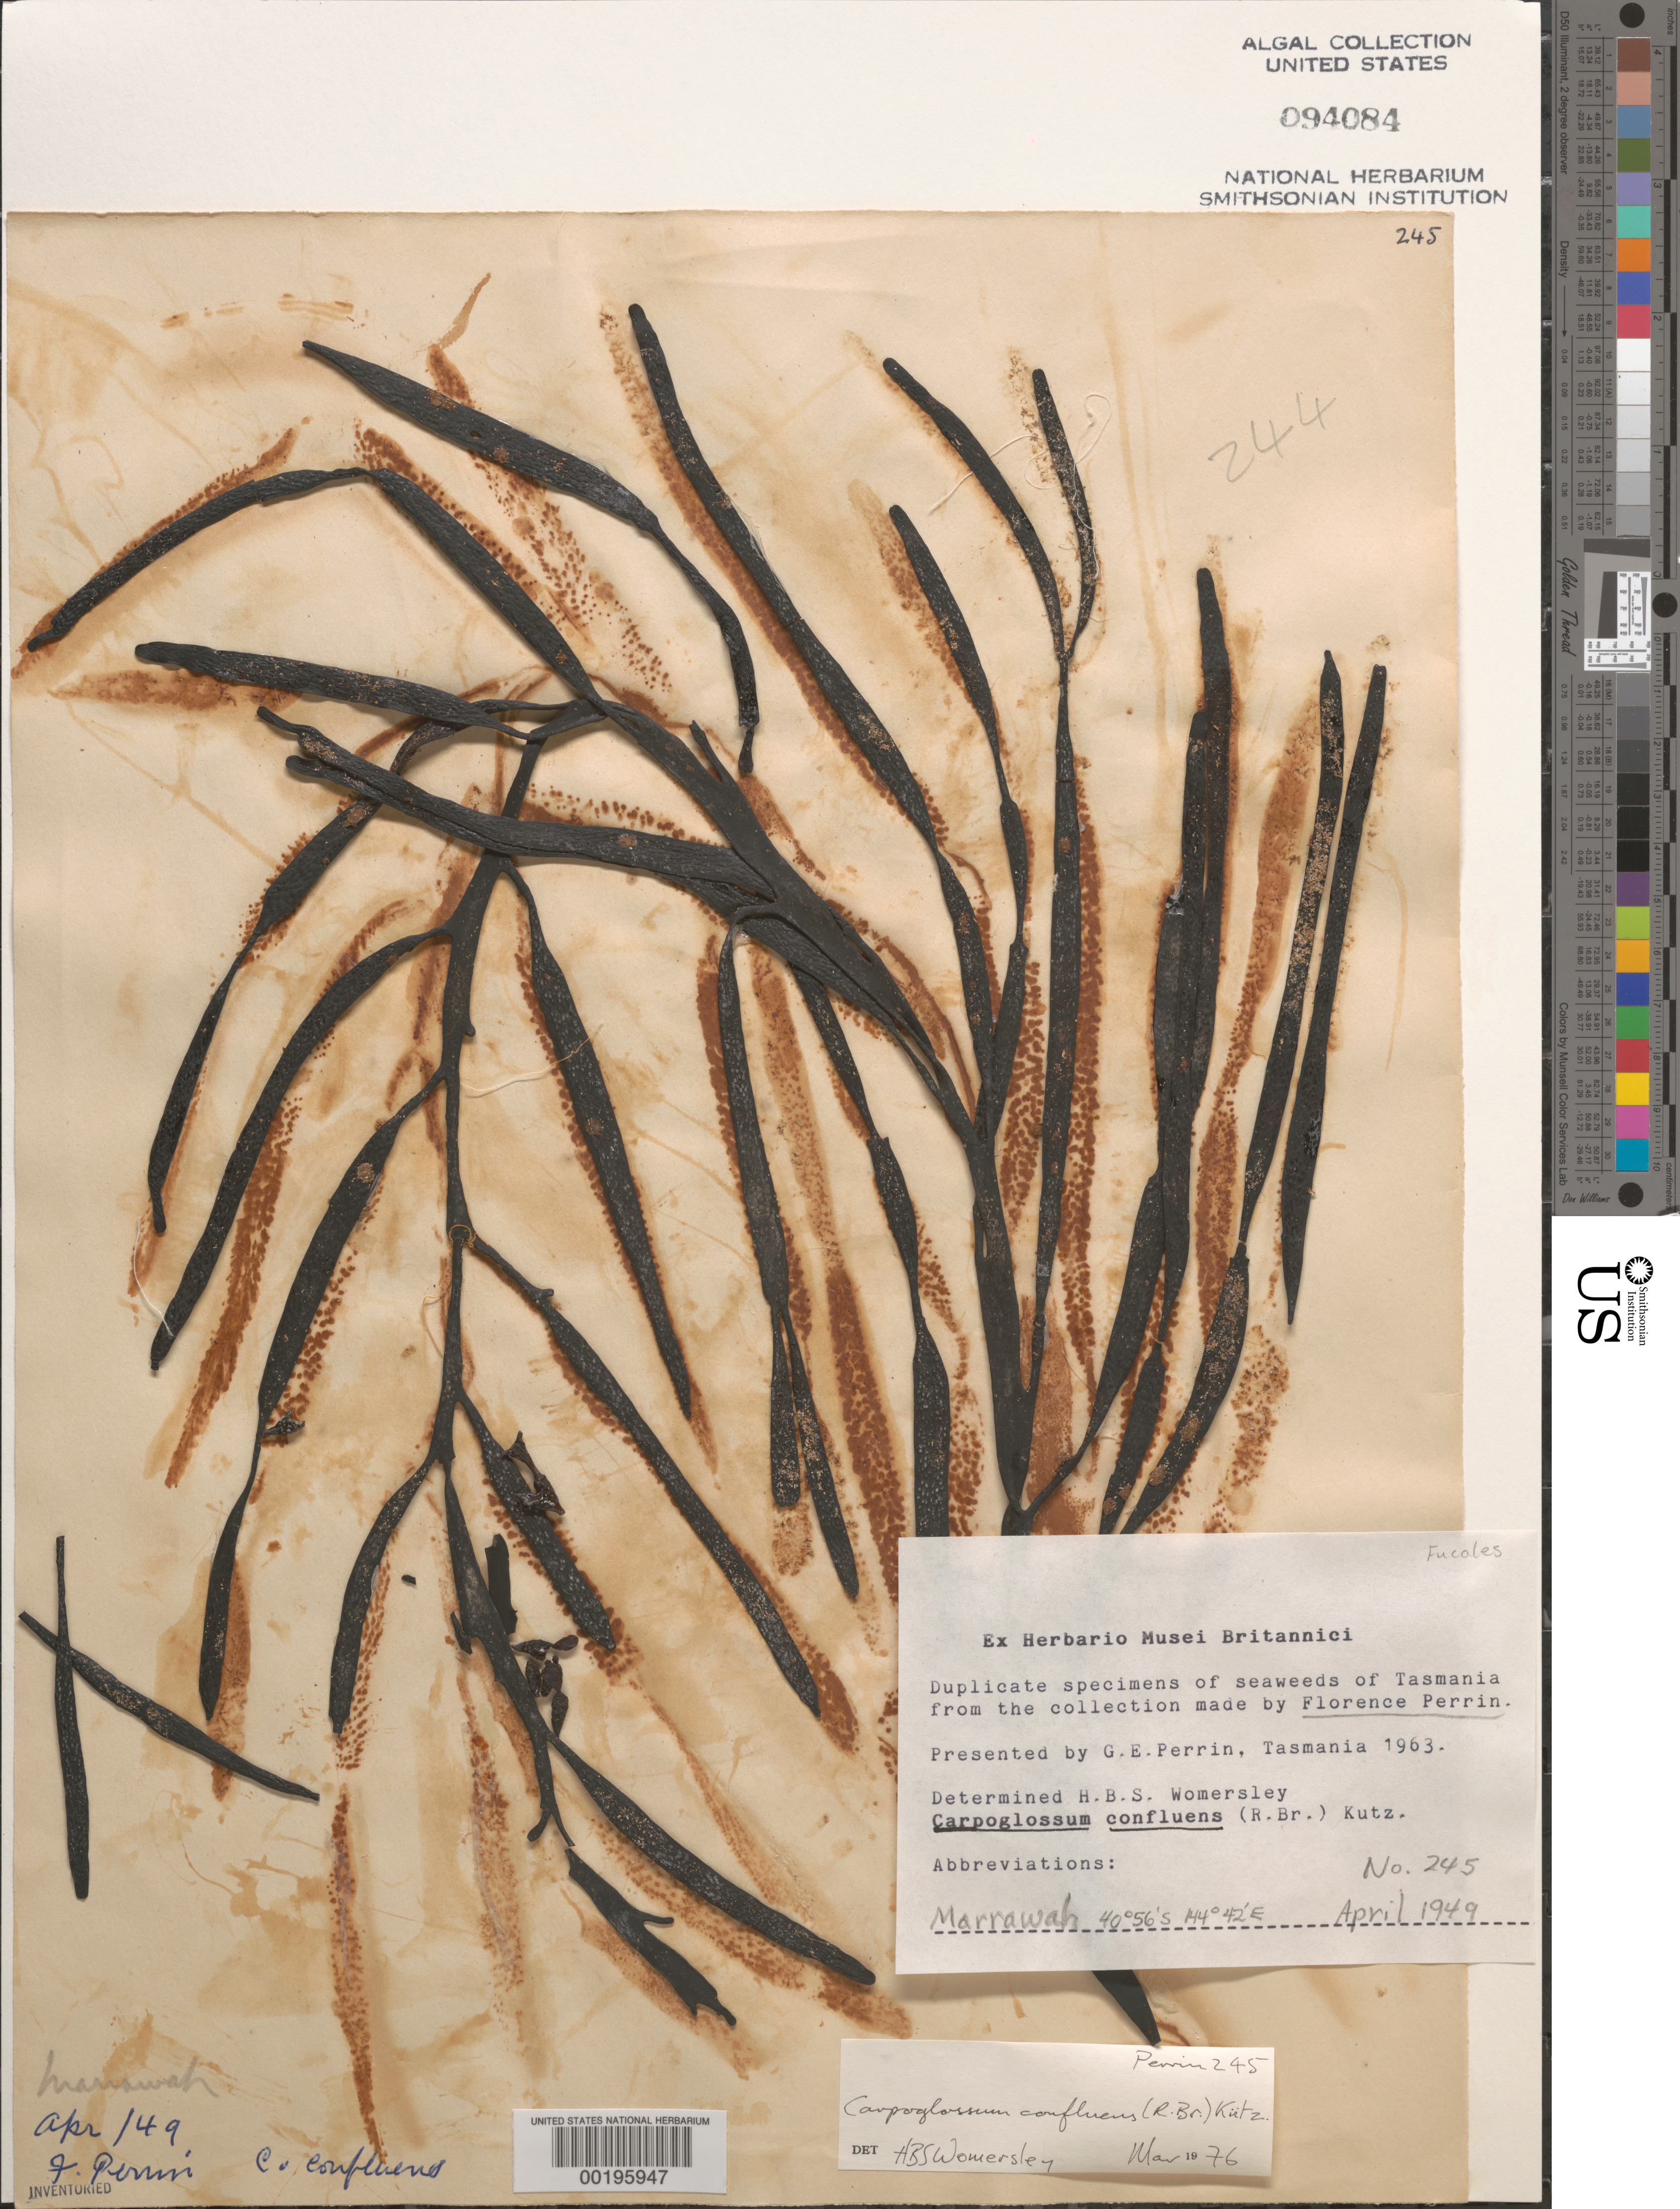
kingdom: Chromista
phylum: Ochrophyta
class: Phaeophyceae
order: Fucales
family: Sargassaceae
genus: Carpoglossum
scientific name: Carpoglossum confluens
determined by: Womersley, H. B. S.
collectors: F. Perrin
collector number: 245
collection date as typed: Apr 1949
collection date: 1949-04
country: Australia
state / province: Tasmania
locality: Marrawah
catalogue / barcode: US 94084